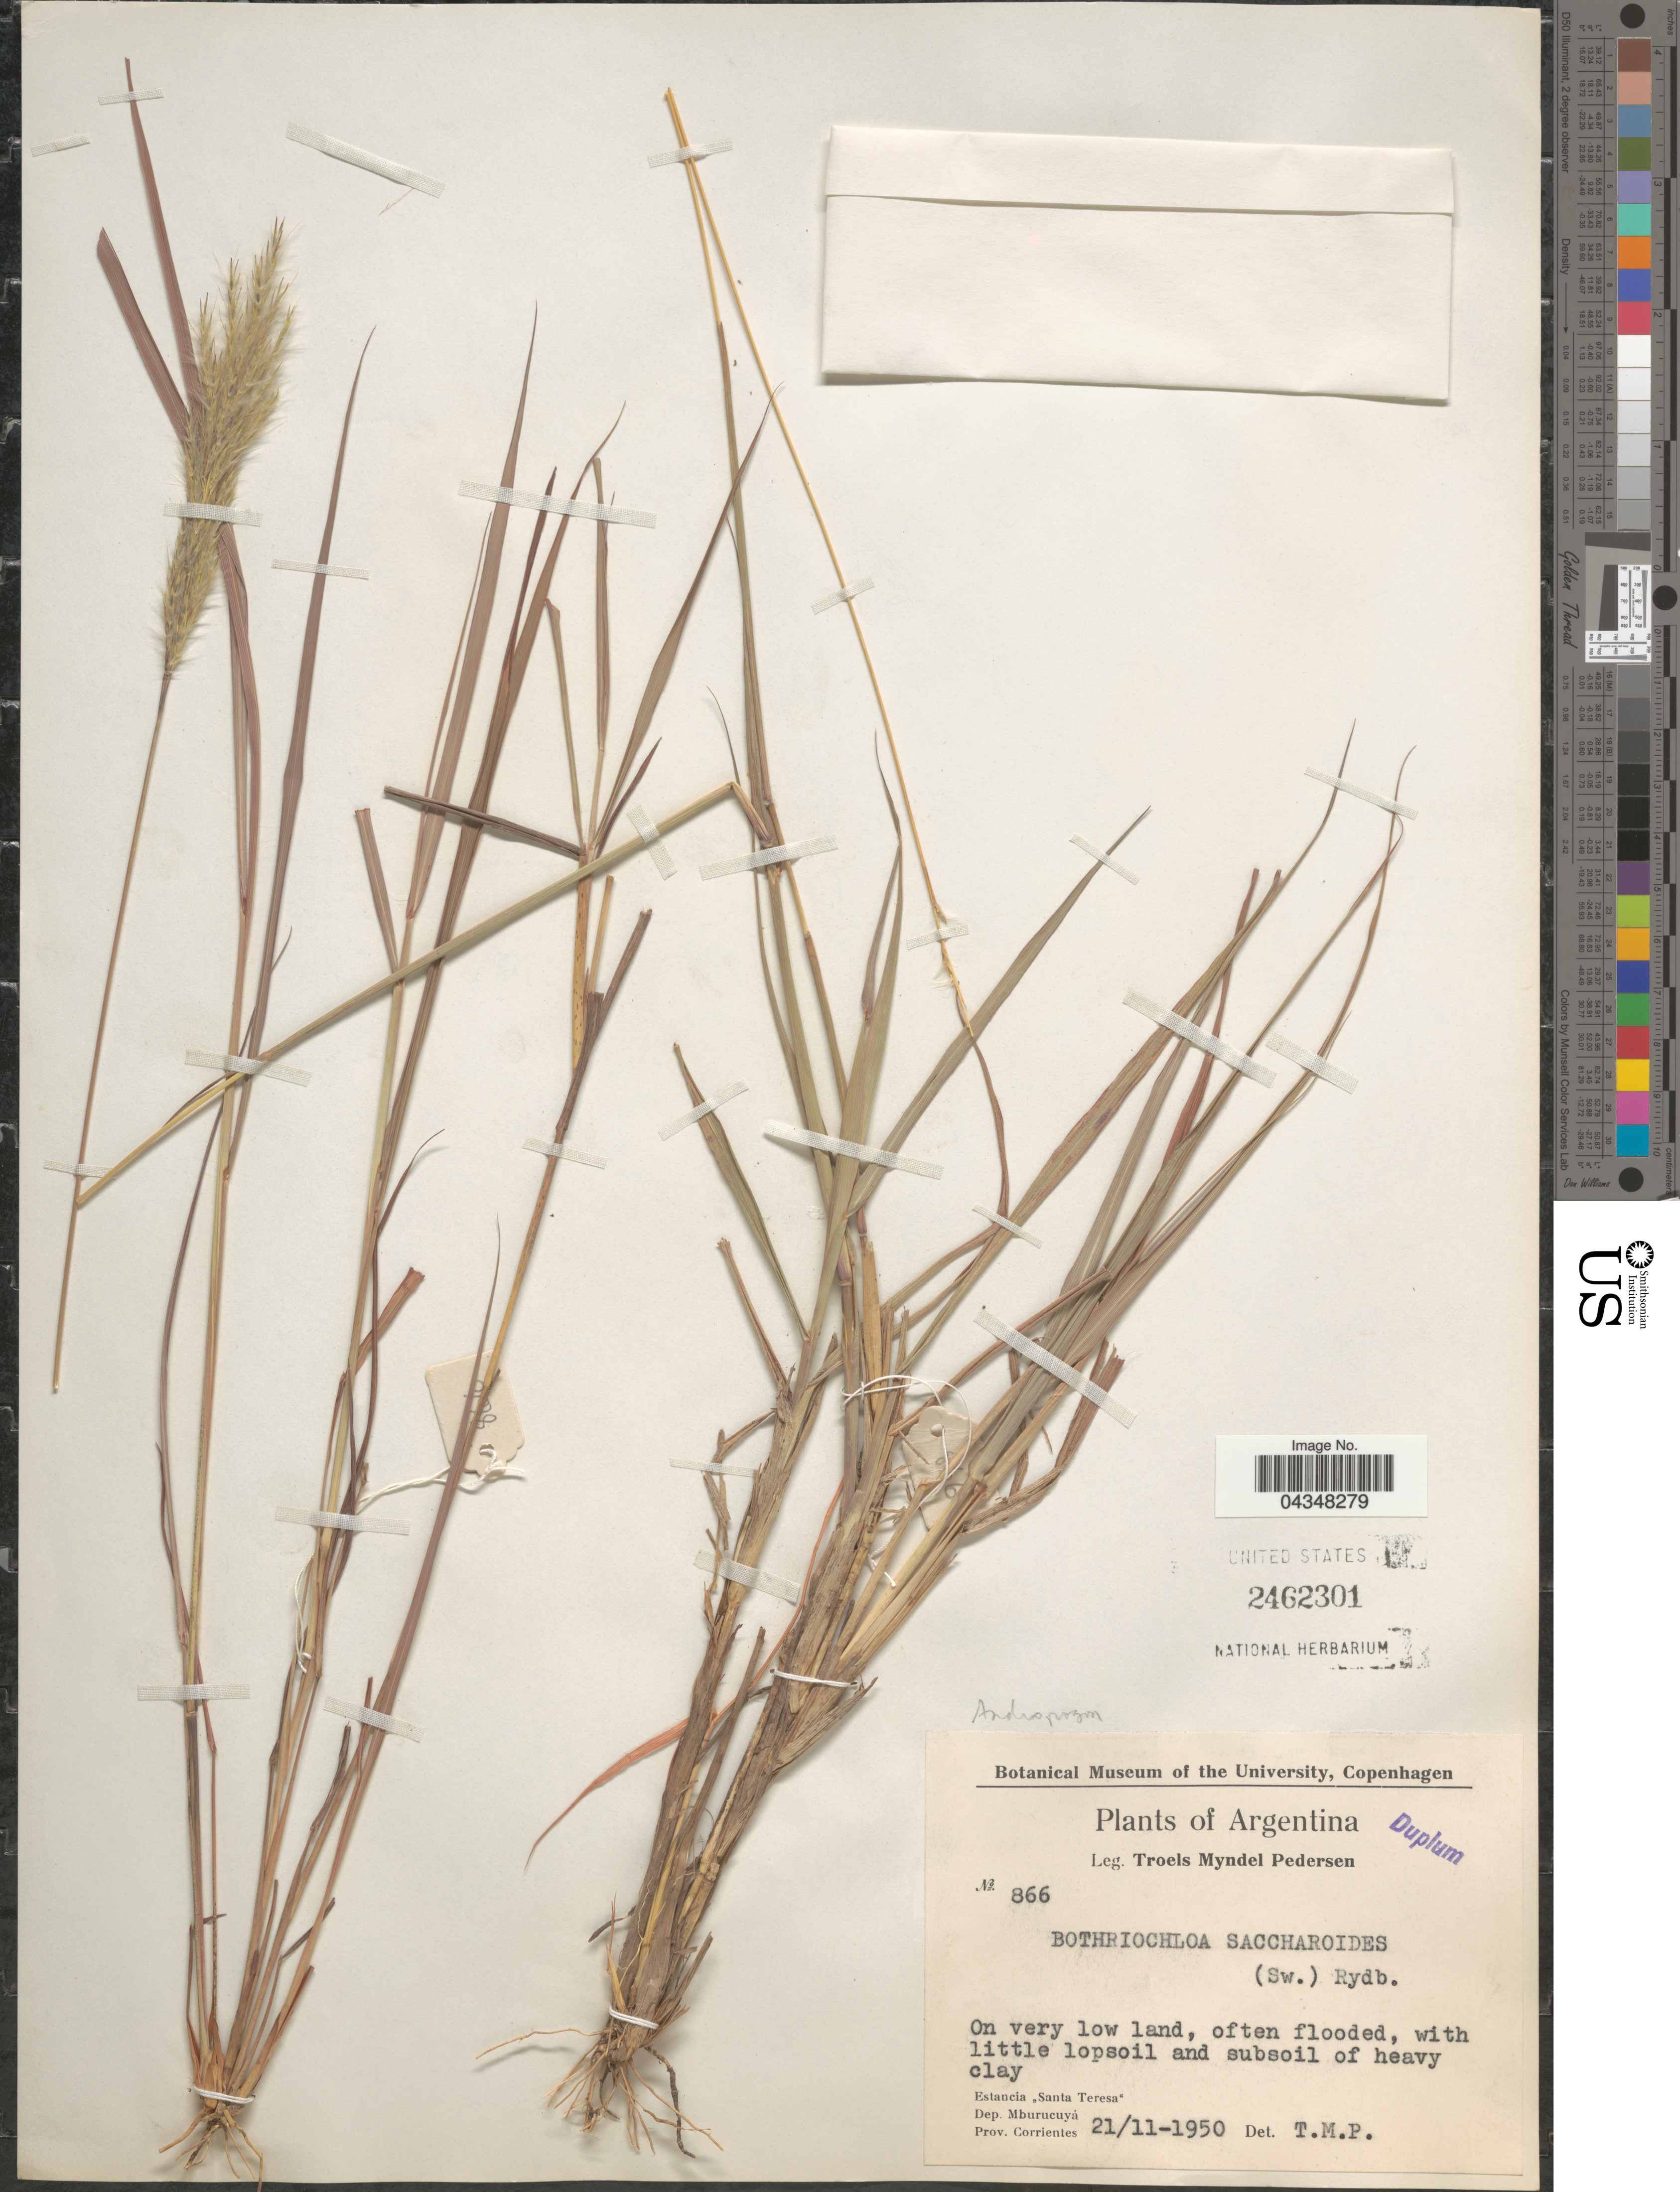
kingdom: Plantae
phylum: Tracheophyta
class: Liliopsida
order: Poales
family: Poaceae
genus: Bothriochloa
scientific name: Bothriochloa laguroides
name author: (DC.) Herter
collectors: T. Pederson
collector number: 866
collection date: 1950-11-21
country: Argentina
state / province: Corrientes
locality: Estancia "Santa Teresa". Dep. Mburucuyá.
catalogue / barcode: US 2462301